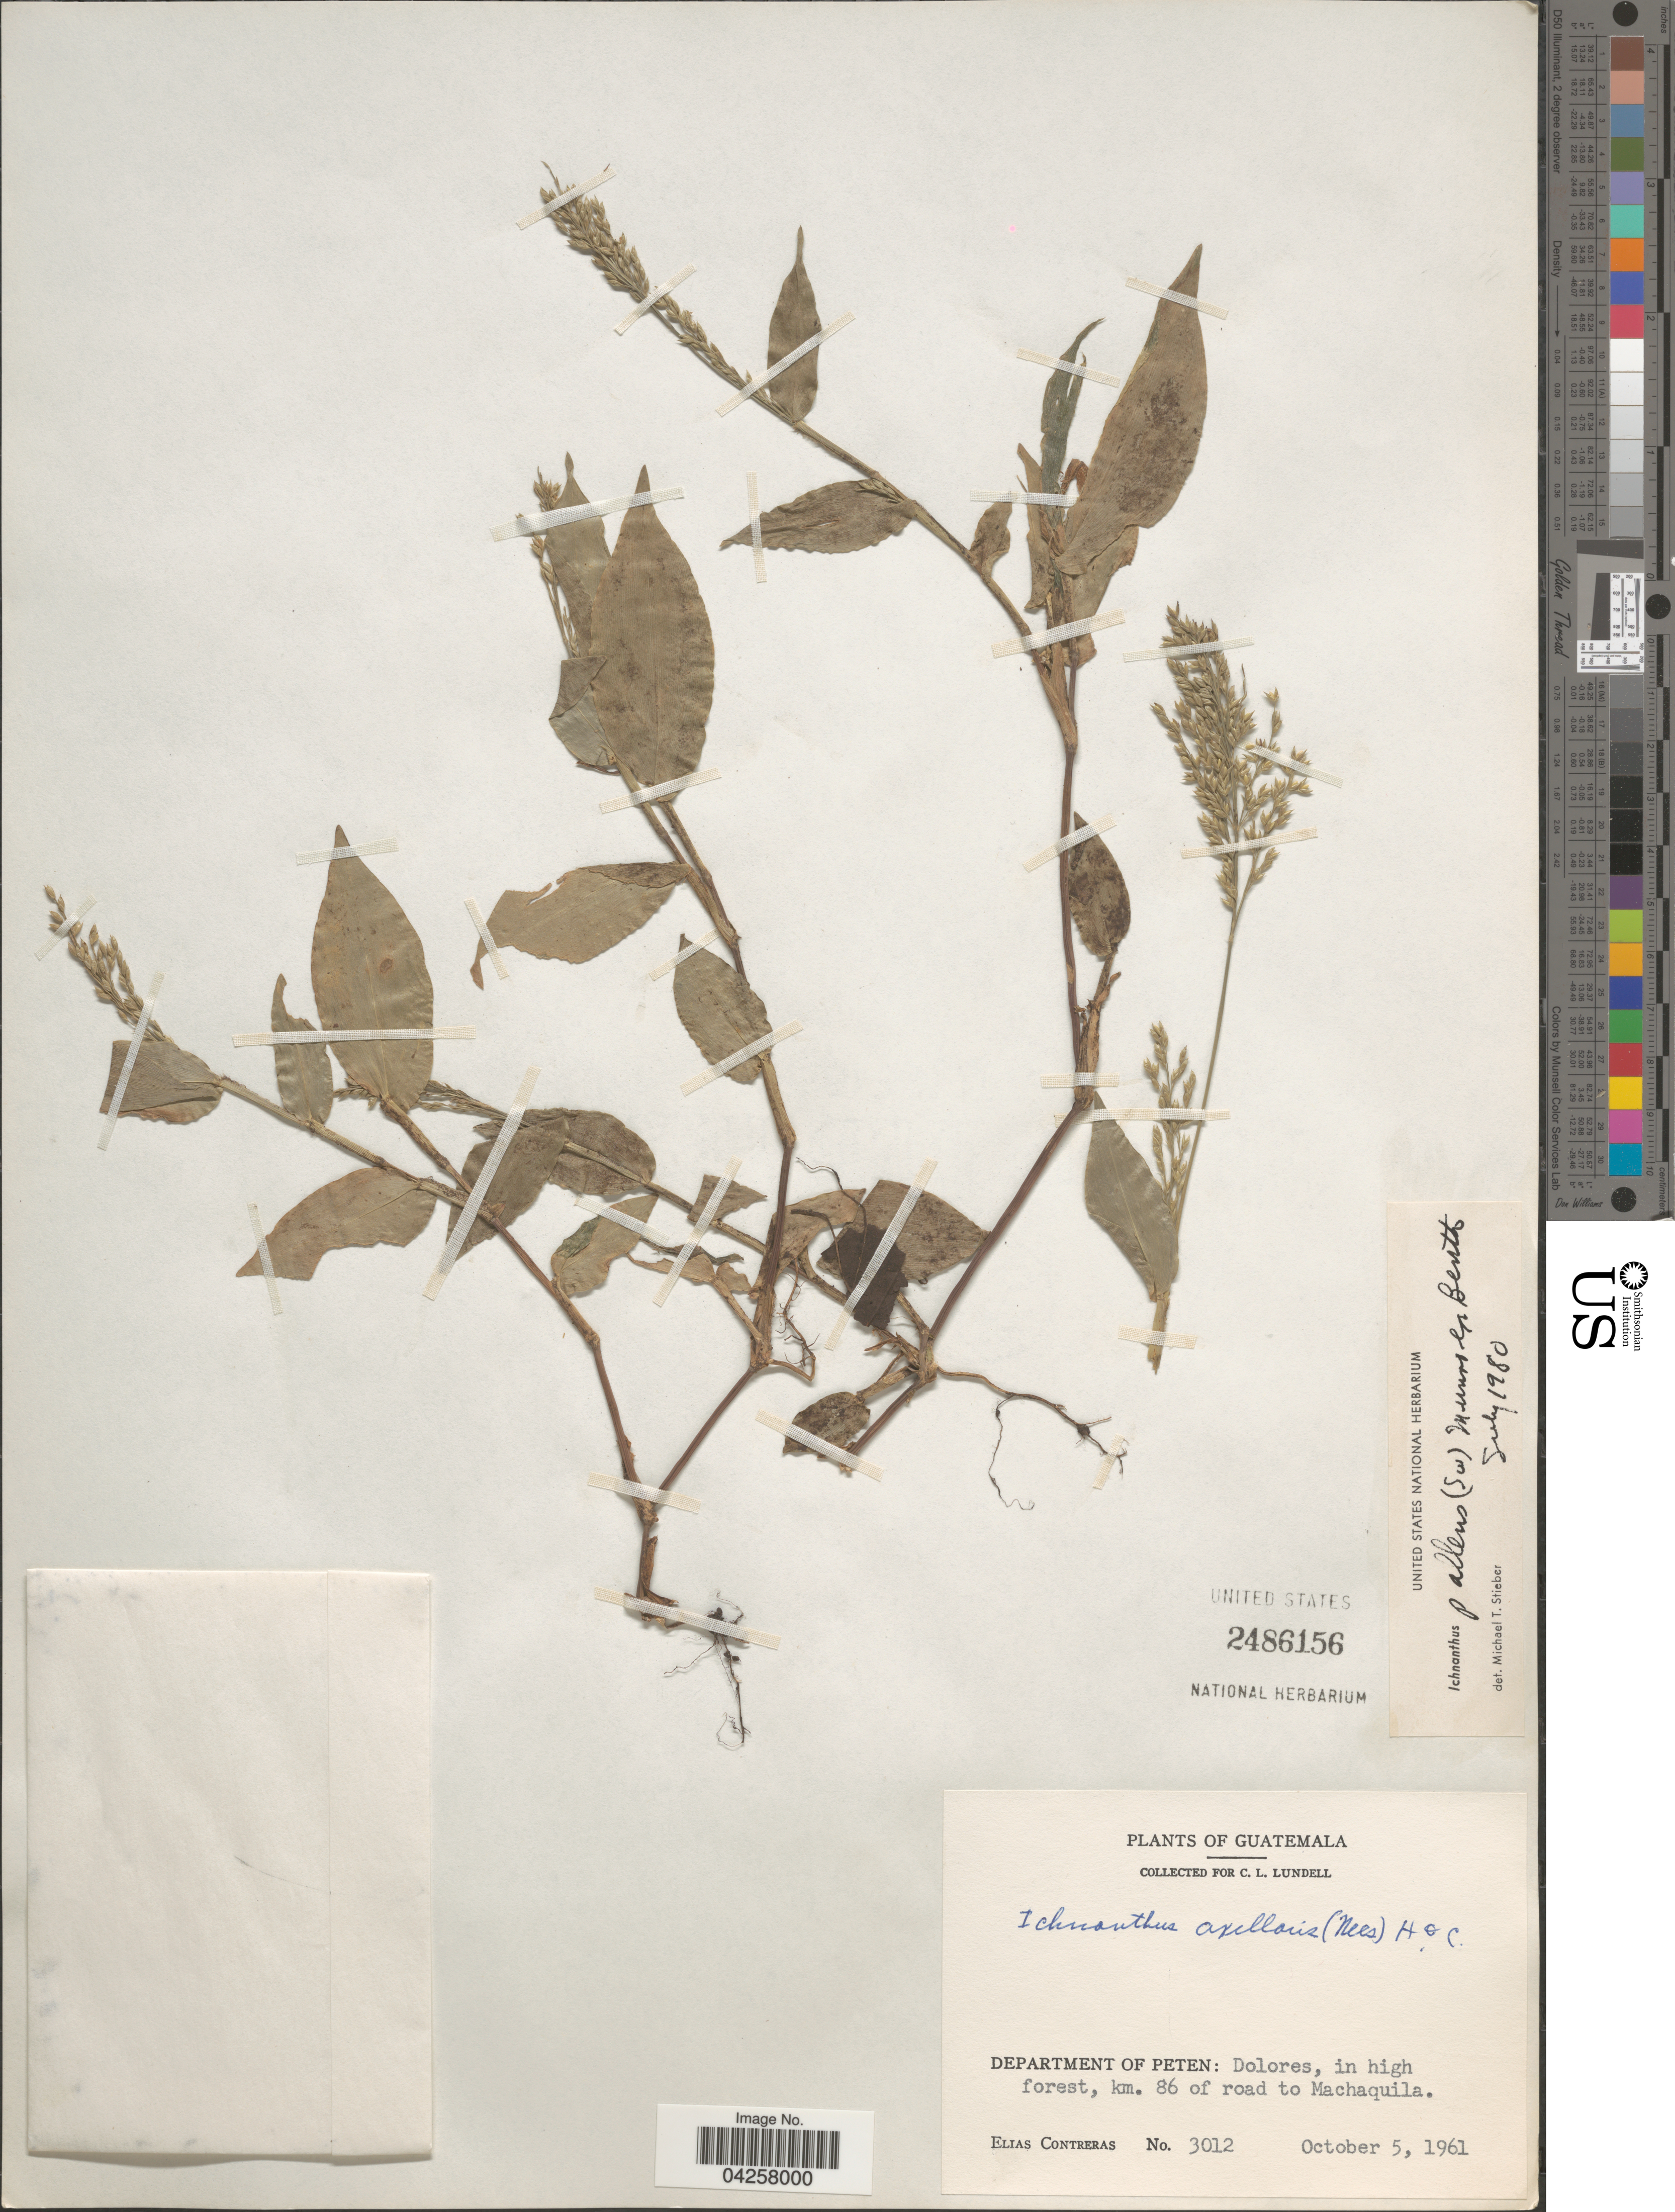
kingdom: Plantae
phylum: Tracheophyta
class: Liliopsida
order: Poales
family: Poaceae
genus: Ichnanthus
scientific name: Ichnanthus pallens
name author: (Sw.) Munro ex Benth.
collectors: E. Contreras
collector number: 3012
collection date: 1961-10-05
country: Guatemala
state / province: El Peten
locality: Department of Peten: Dolores, in high forest, km. 86 of road to Machaquila.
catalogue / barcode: US 2486156